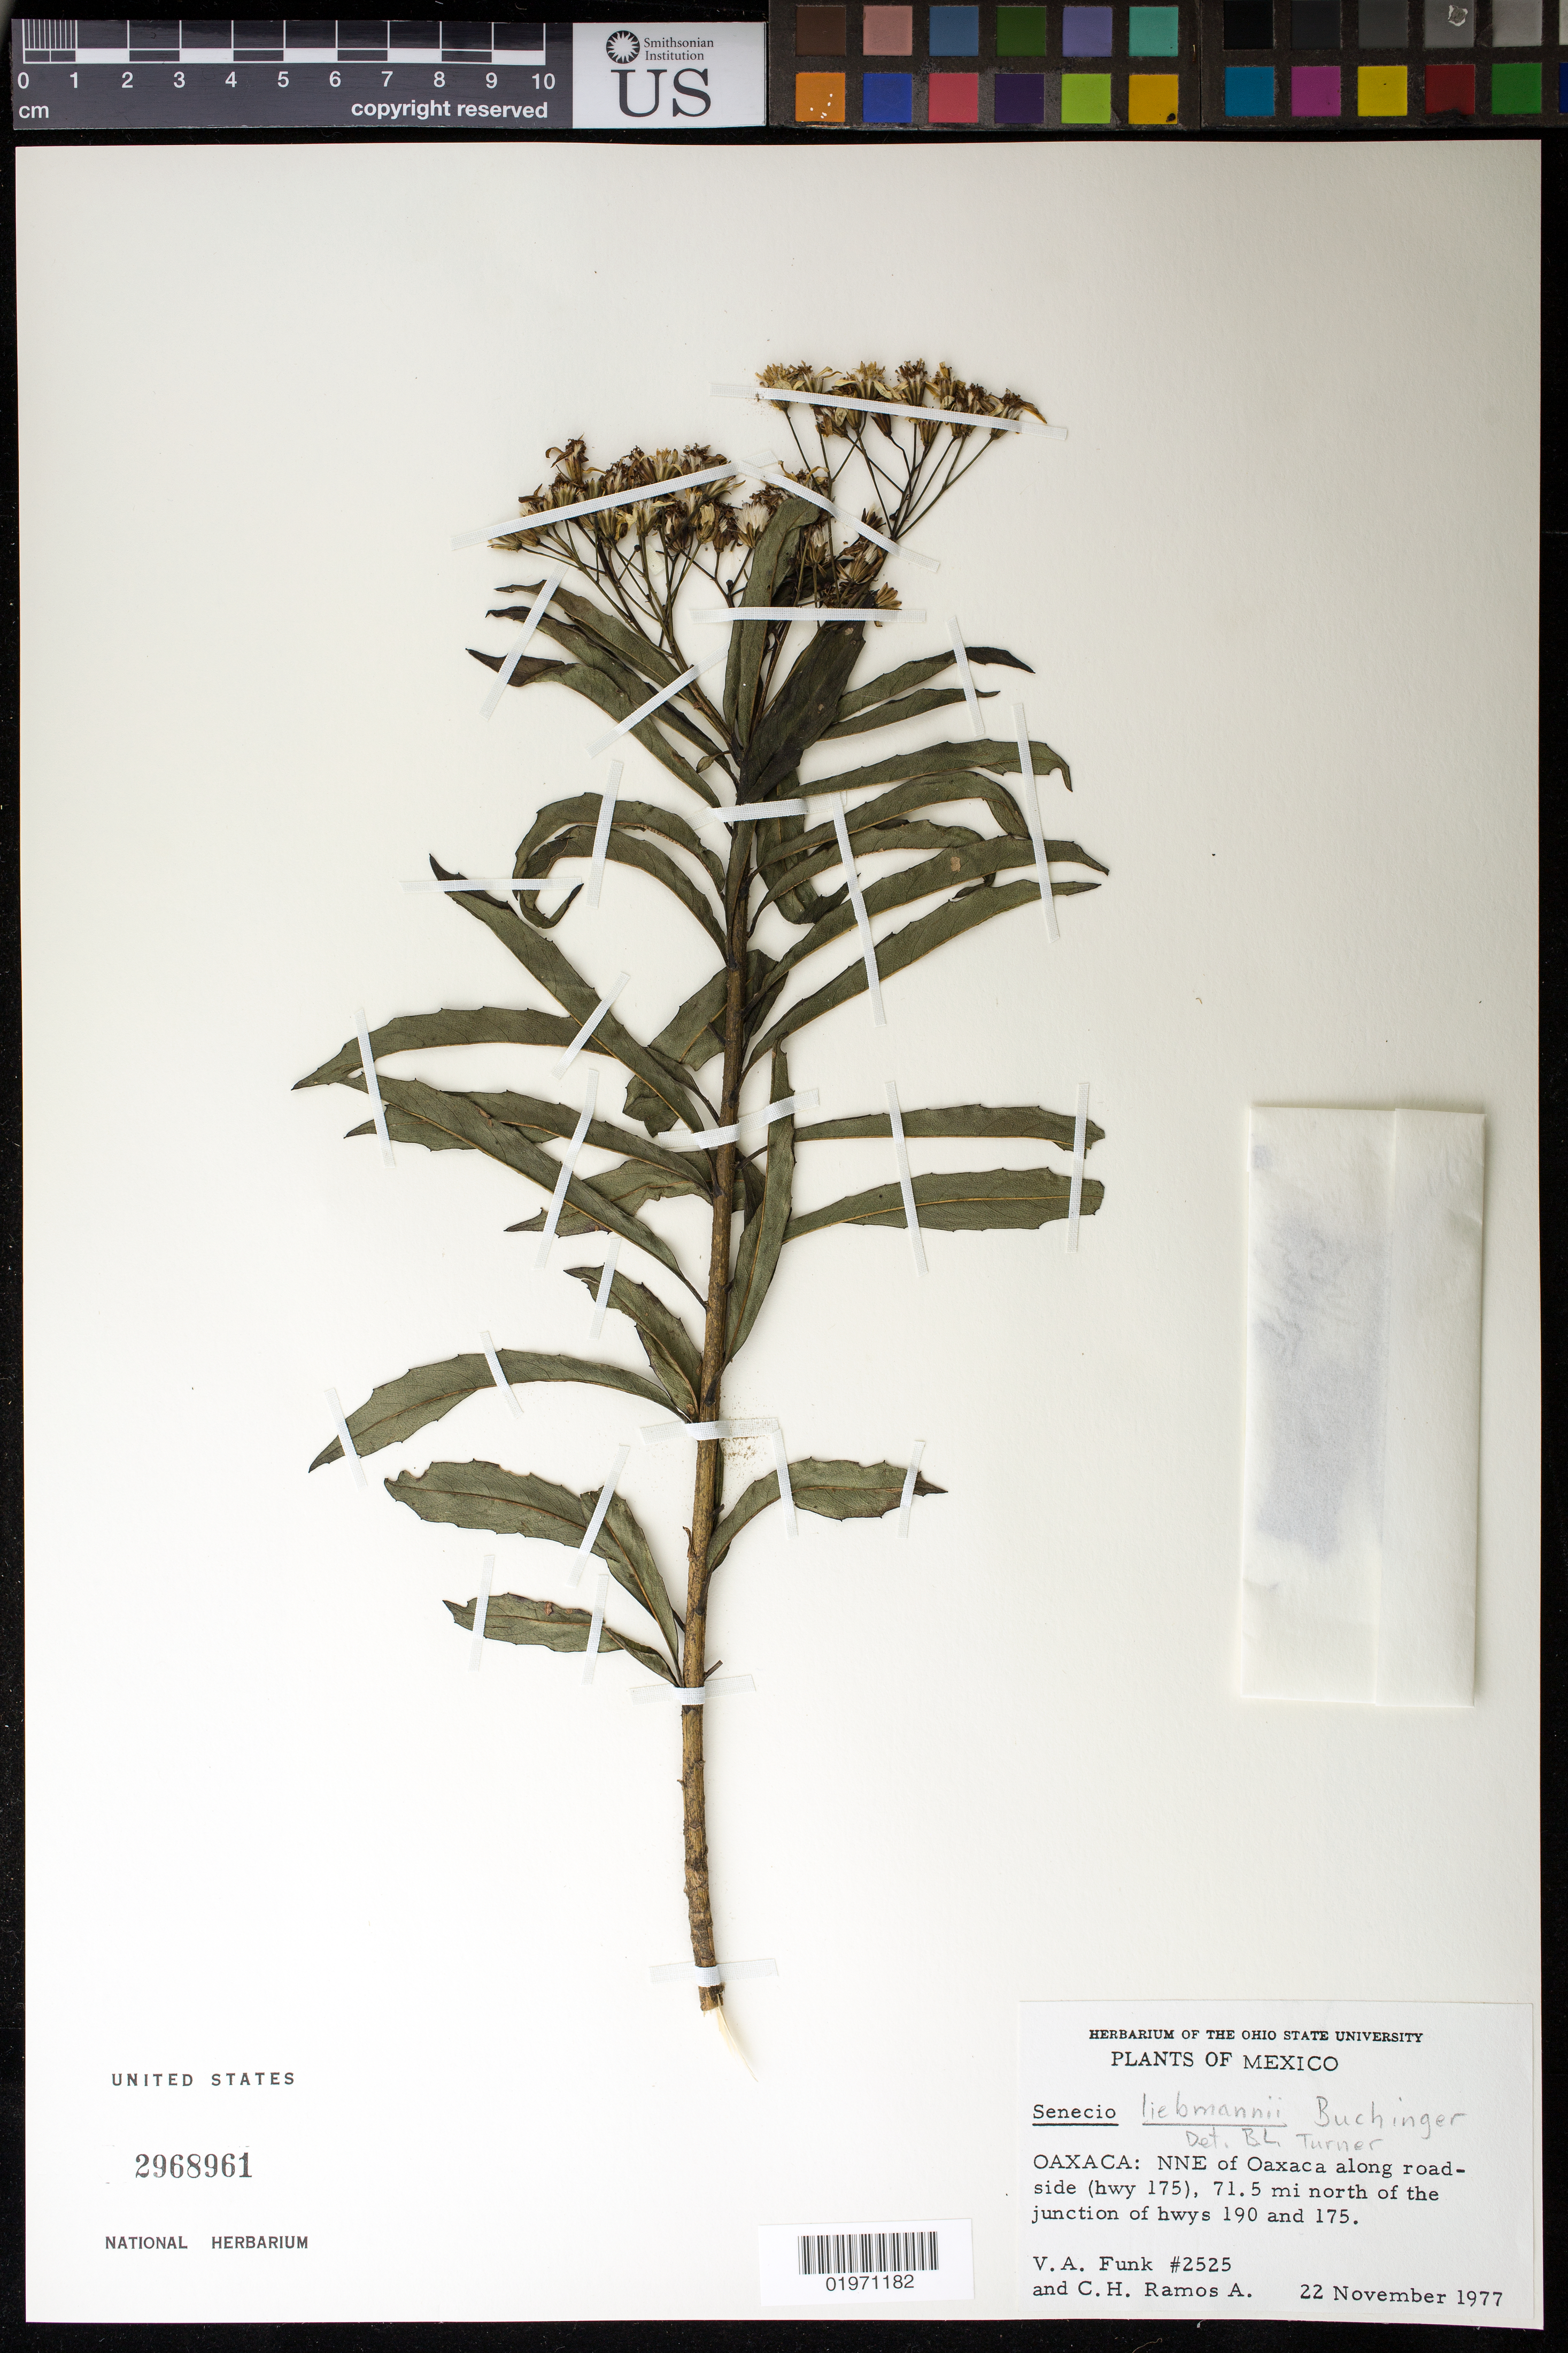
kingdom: Plantae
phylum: Tracheophyta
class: Magnoliopsida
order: Asterales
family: Asteraceae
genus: Senecio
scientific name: Senecio liebmannii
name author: Buchinger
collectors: V. Funk & C. H. Ramos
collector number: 2525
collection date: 1977-11-22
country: Mexico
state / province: Oaxaca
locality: NNE of Oaxaca along roadside (hwy 175), 71.5 mi north of the junction of hwys 190 and 175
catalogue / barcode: US 2968961